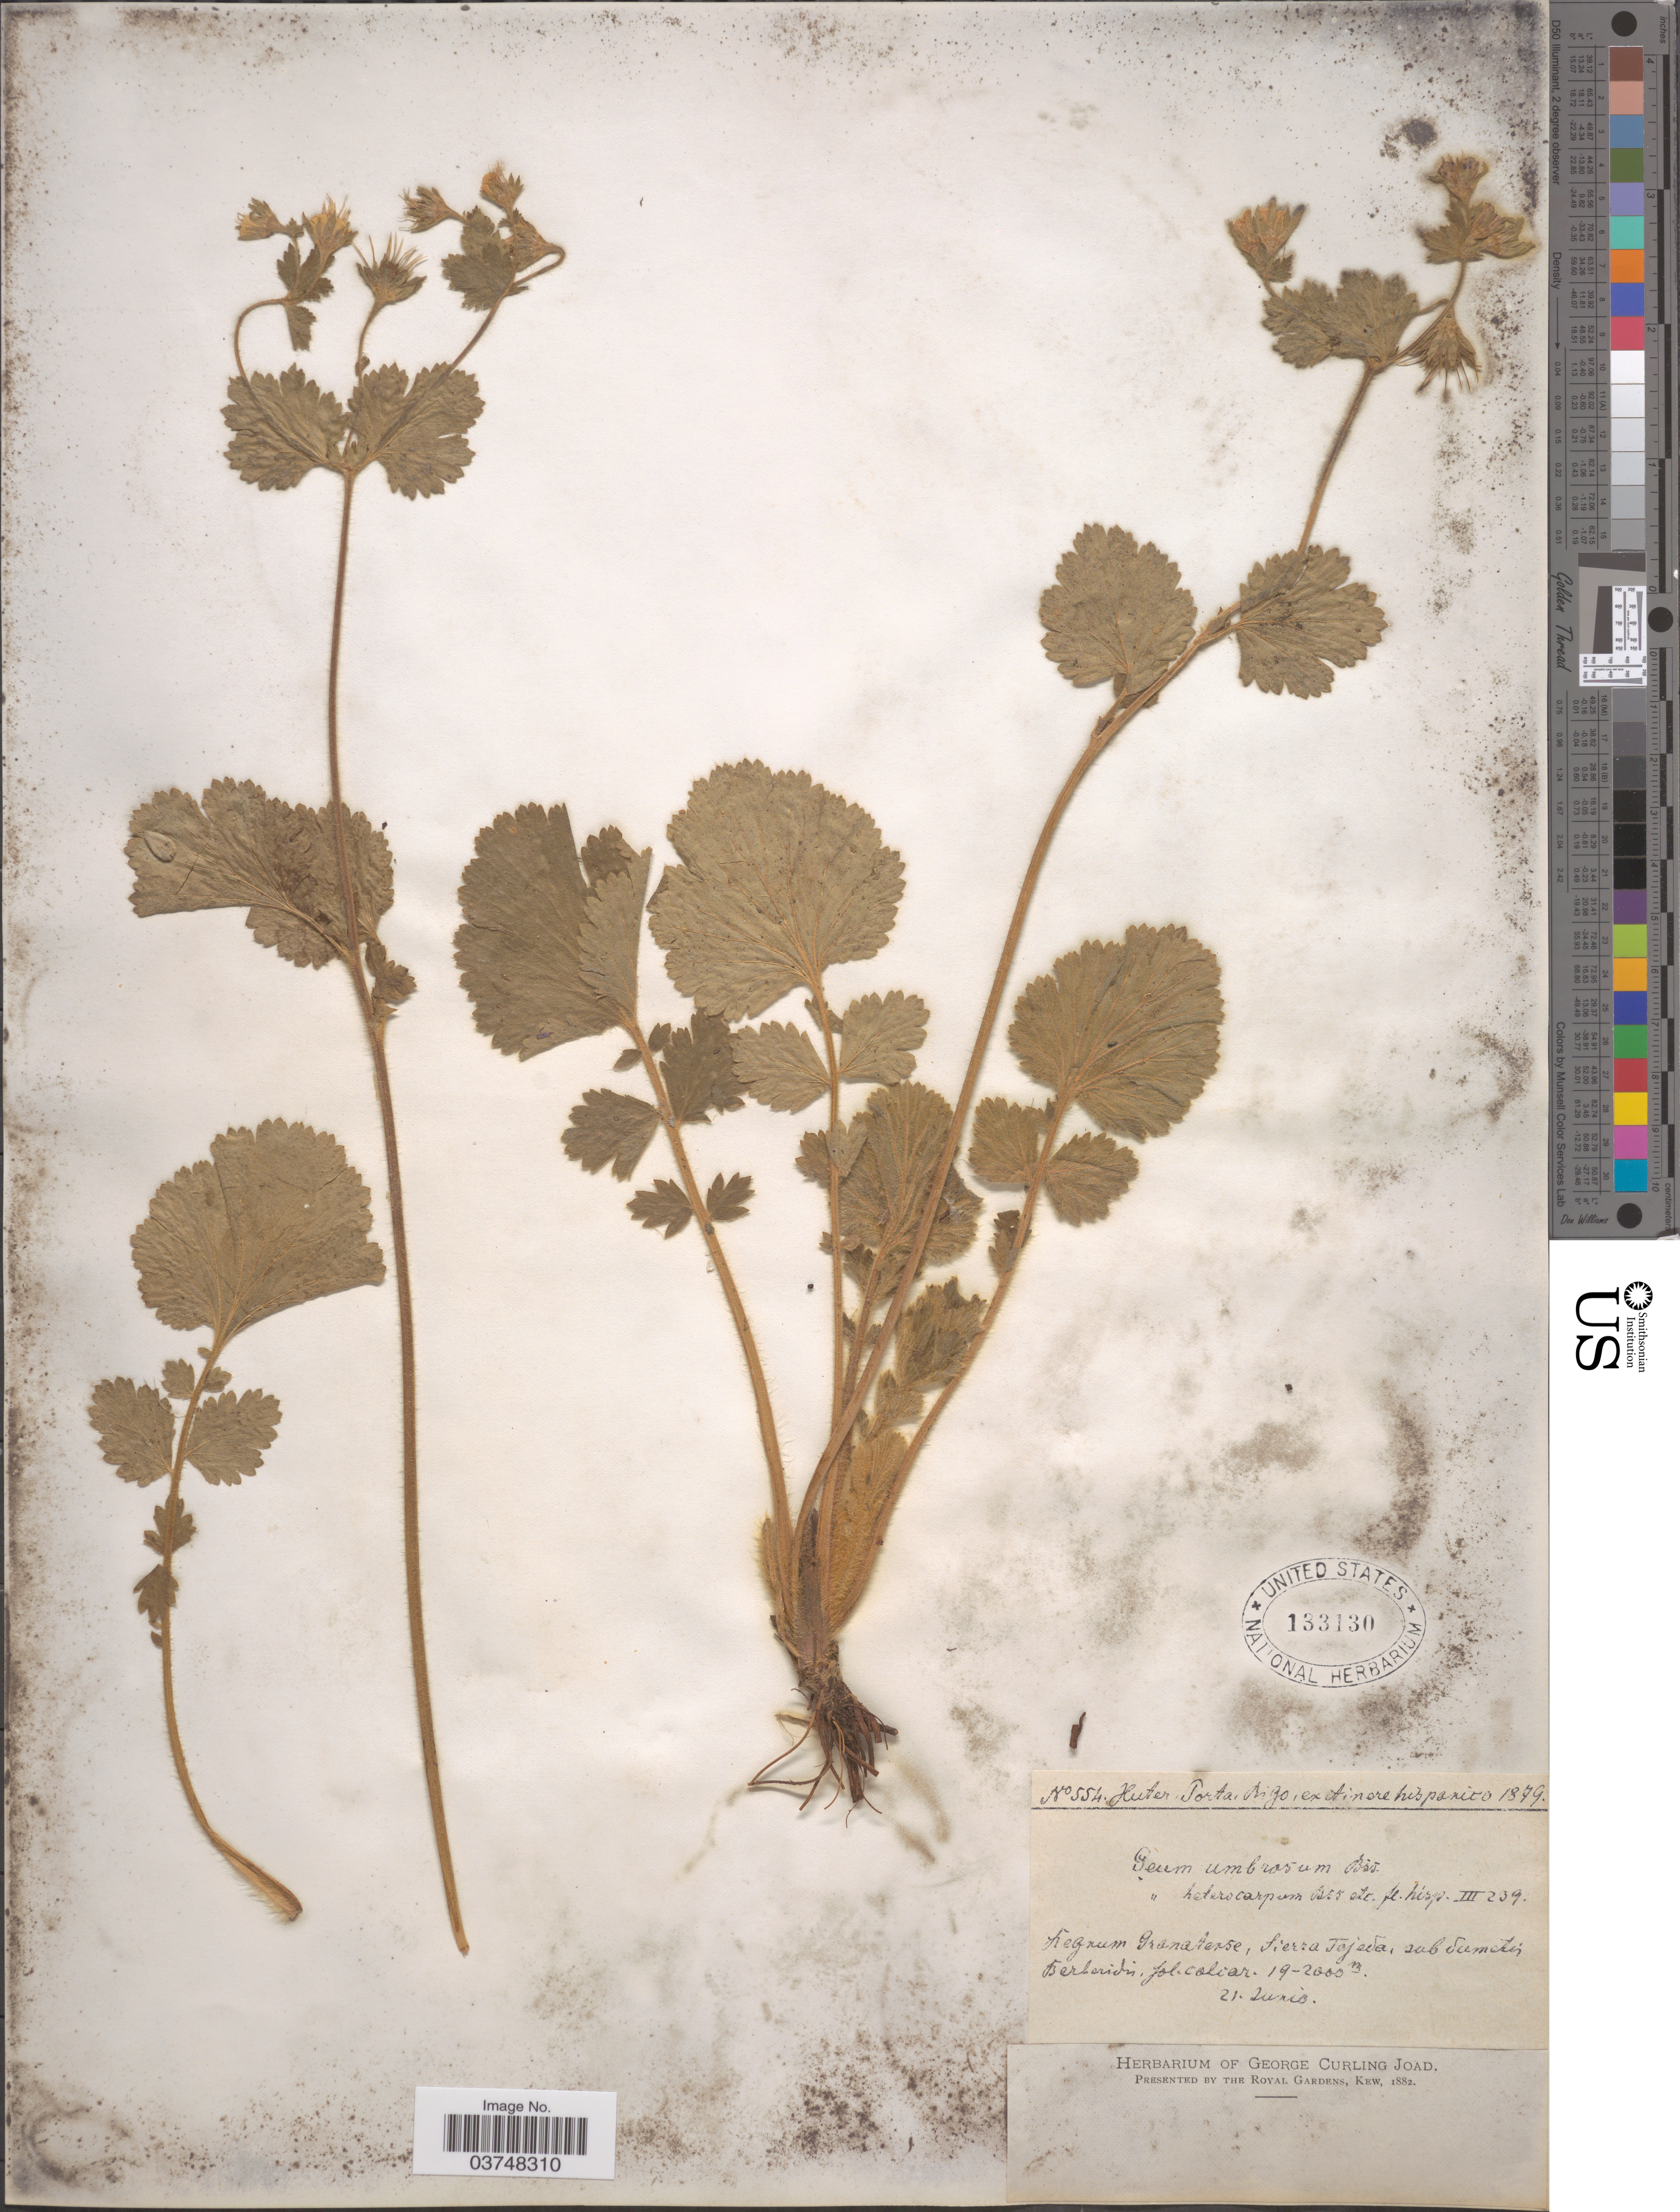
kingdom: Plantae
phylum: Tracheophyta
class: Magnoliopsida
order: Rosales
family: Rosaceae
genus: Geum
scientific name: Geum umbrosum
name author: Boiss.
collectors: -. Huter, -- Porta & -- Rigo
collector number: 554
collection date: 1879-06-21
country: Spain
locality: Legrum, Granaterse, Sierra Tejeda, sub Sumetis Berlaridi, fol. calcar.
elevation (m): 1900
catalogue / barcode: US 133130